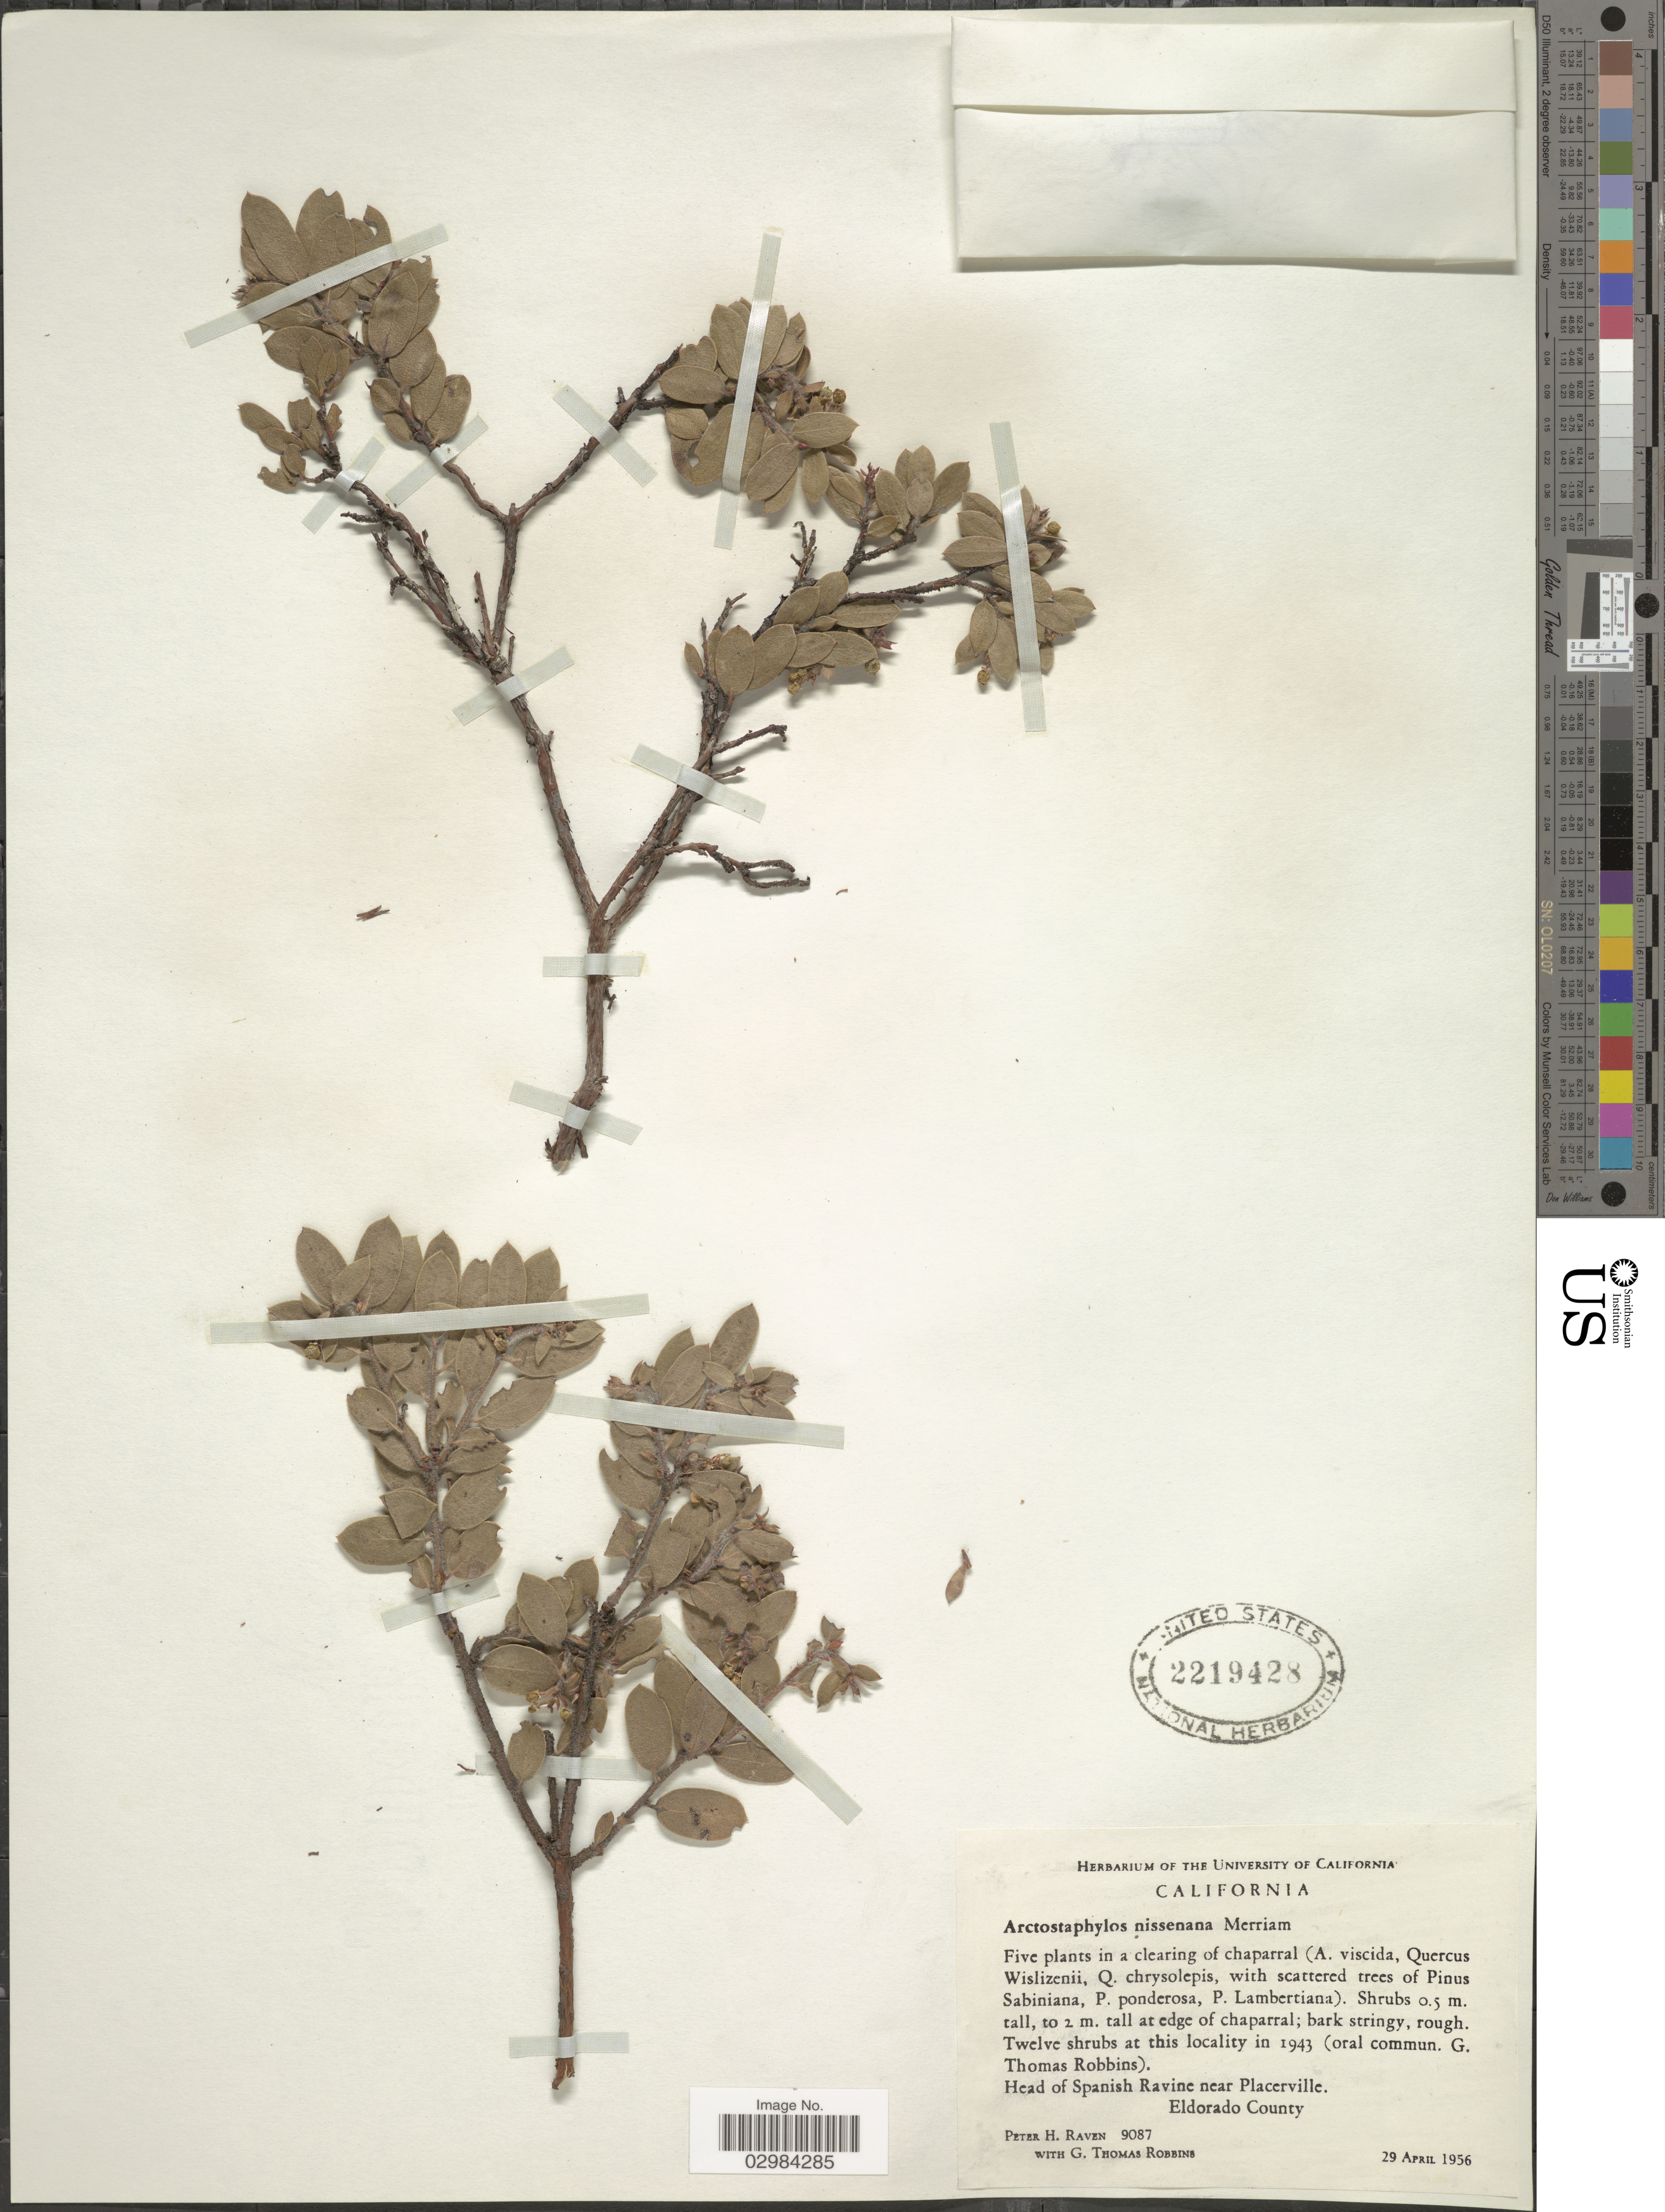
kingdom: Plantae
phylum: Tracheophyta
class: Magnoliopsida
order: Ericales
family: Ericaceae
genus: Arctostaphylos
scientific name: Arctostaphylos nissenana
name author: Merriam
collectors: P. Raven & G. T. Robbins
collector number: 9087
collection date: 1956-04-29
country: United States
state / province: California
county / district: El Dorado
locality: Head of Spanish Ravine near Placerville, Eldorado County.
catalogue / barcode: US 2219428